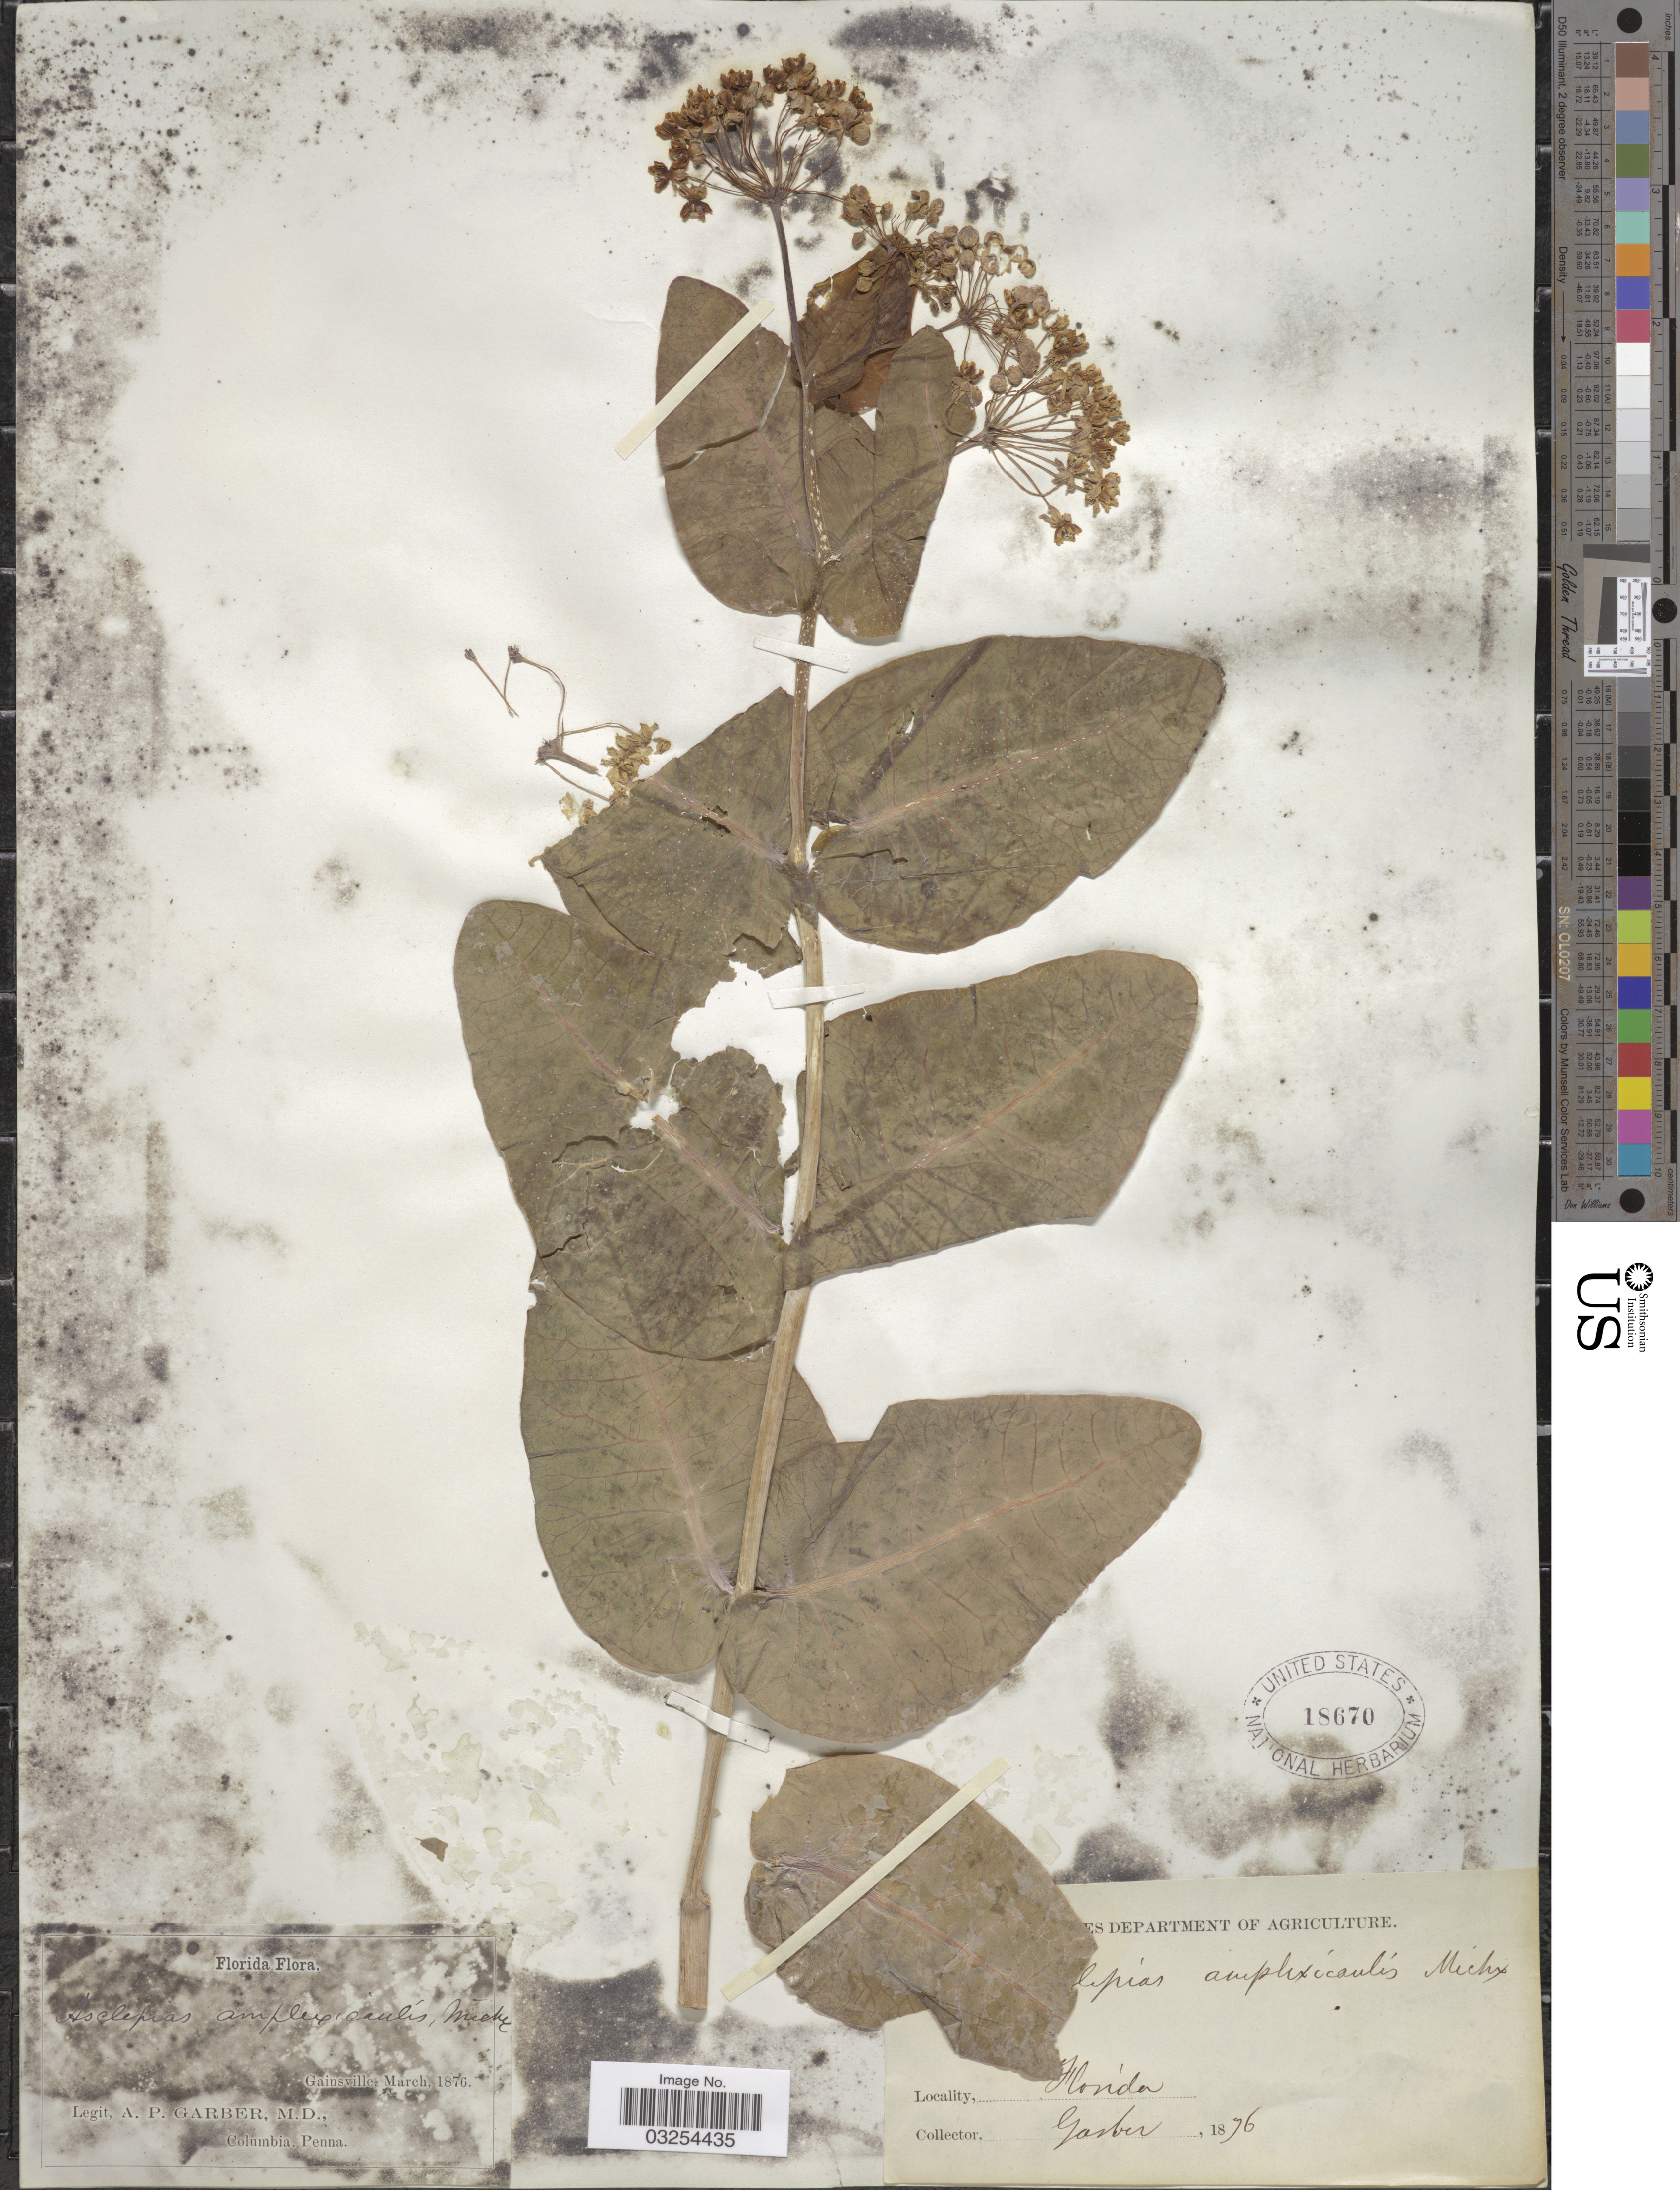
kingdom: Plantae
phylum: Tracheophyta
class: Magnoliopsida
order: Gentianales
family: Apocynaceae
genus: Asclepias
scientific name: Asclepias humistrata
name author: Walter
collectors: A. P. Garber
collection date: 1876-03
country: United States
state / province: Florida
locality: Gainsville.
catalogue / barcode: US 18670